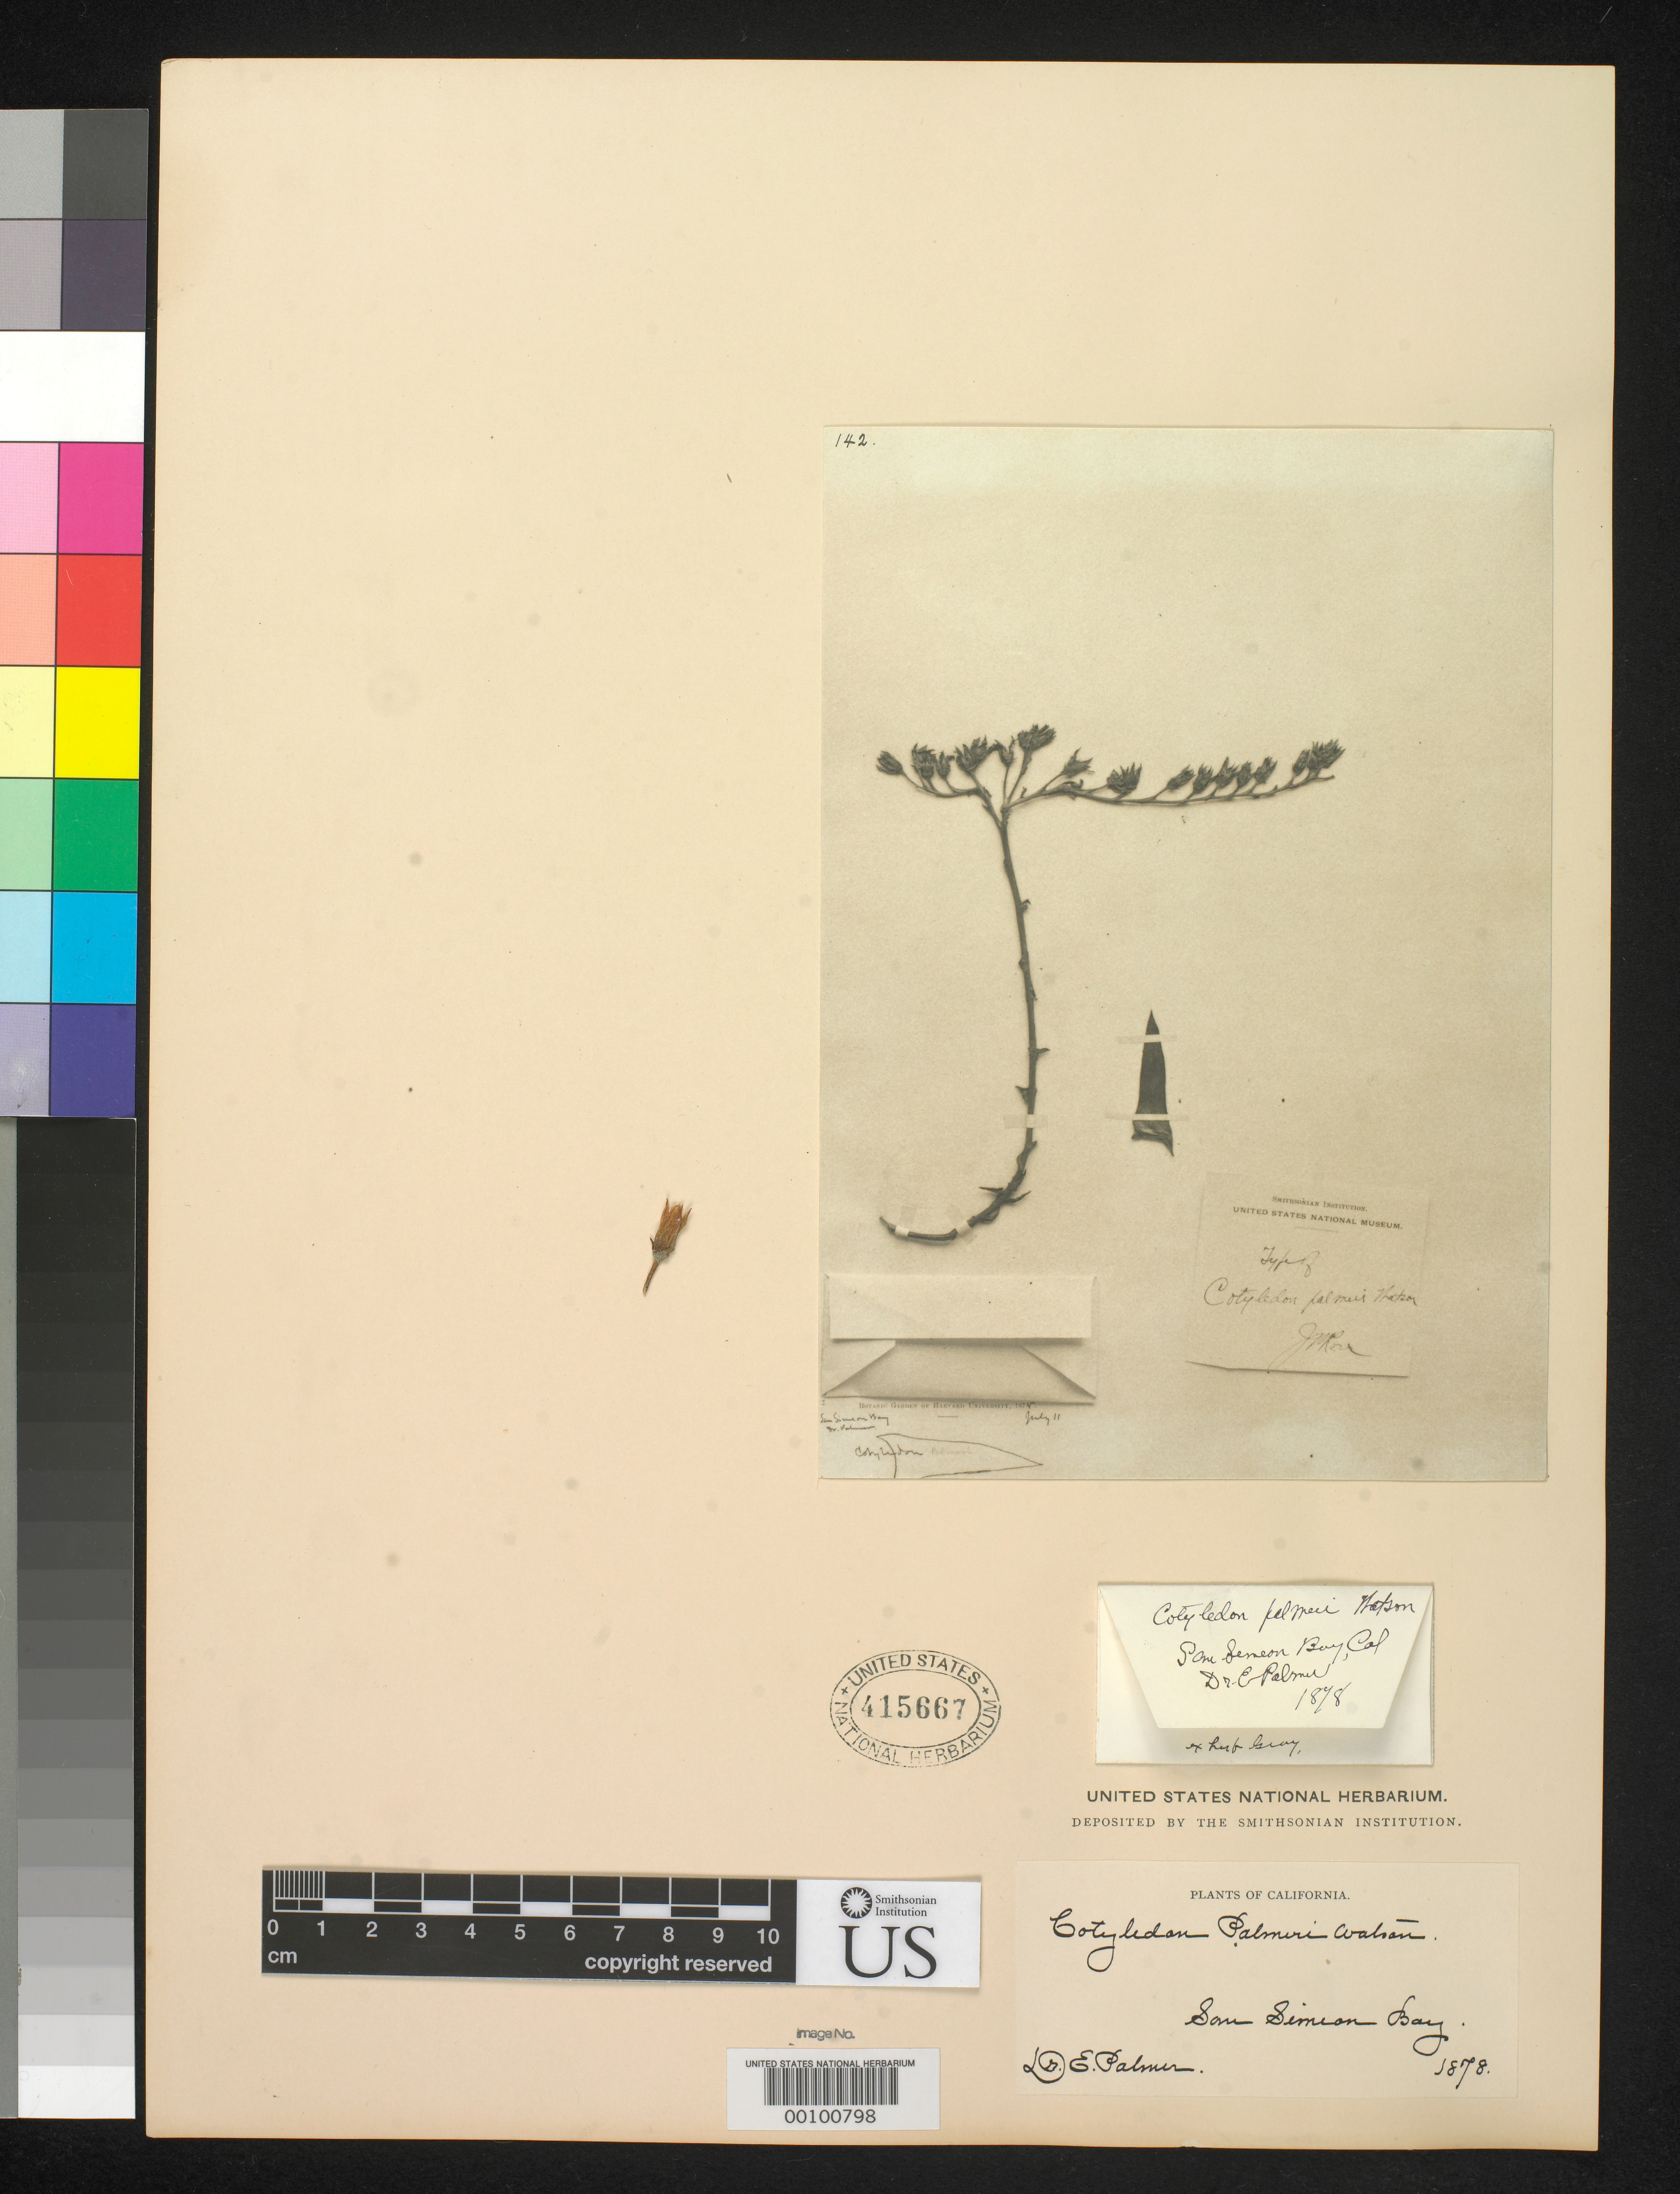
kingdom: Plantae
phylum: Tracheophyta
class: Magnoliopsida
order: Saxifragales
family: Crassulaceae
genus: Cotyledon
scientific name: Cotyledon palmeri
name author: S. Watson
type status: Type Collection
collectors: E. Palmer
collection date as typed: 1878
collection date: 1878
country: United States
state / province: California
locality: San Simeon Bay.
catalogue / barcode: US 415667